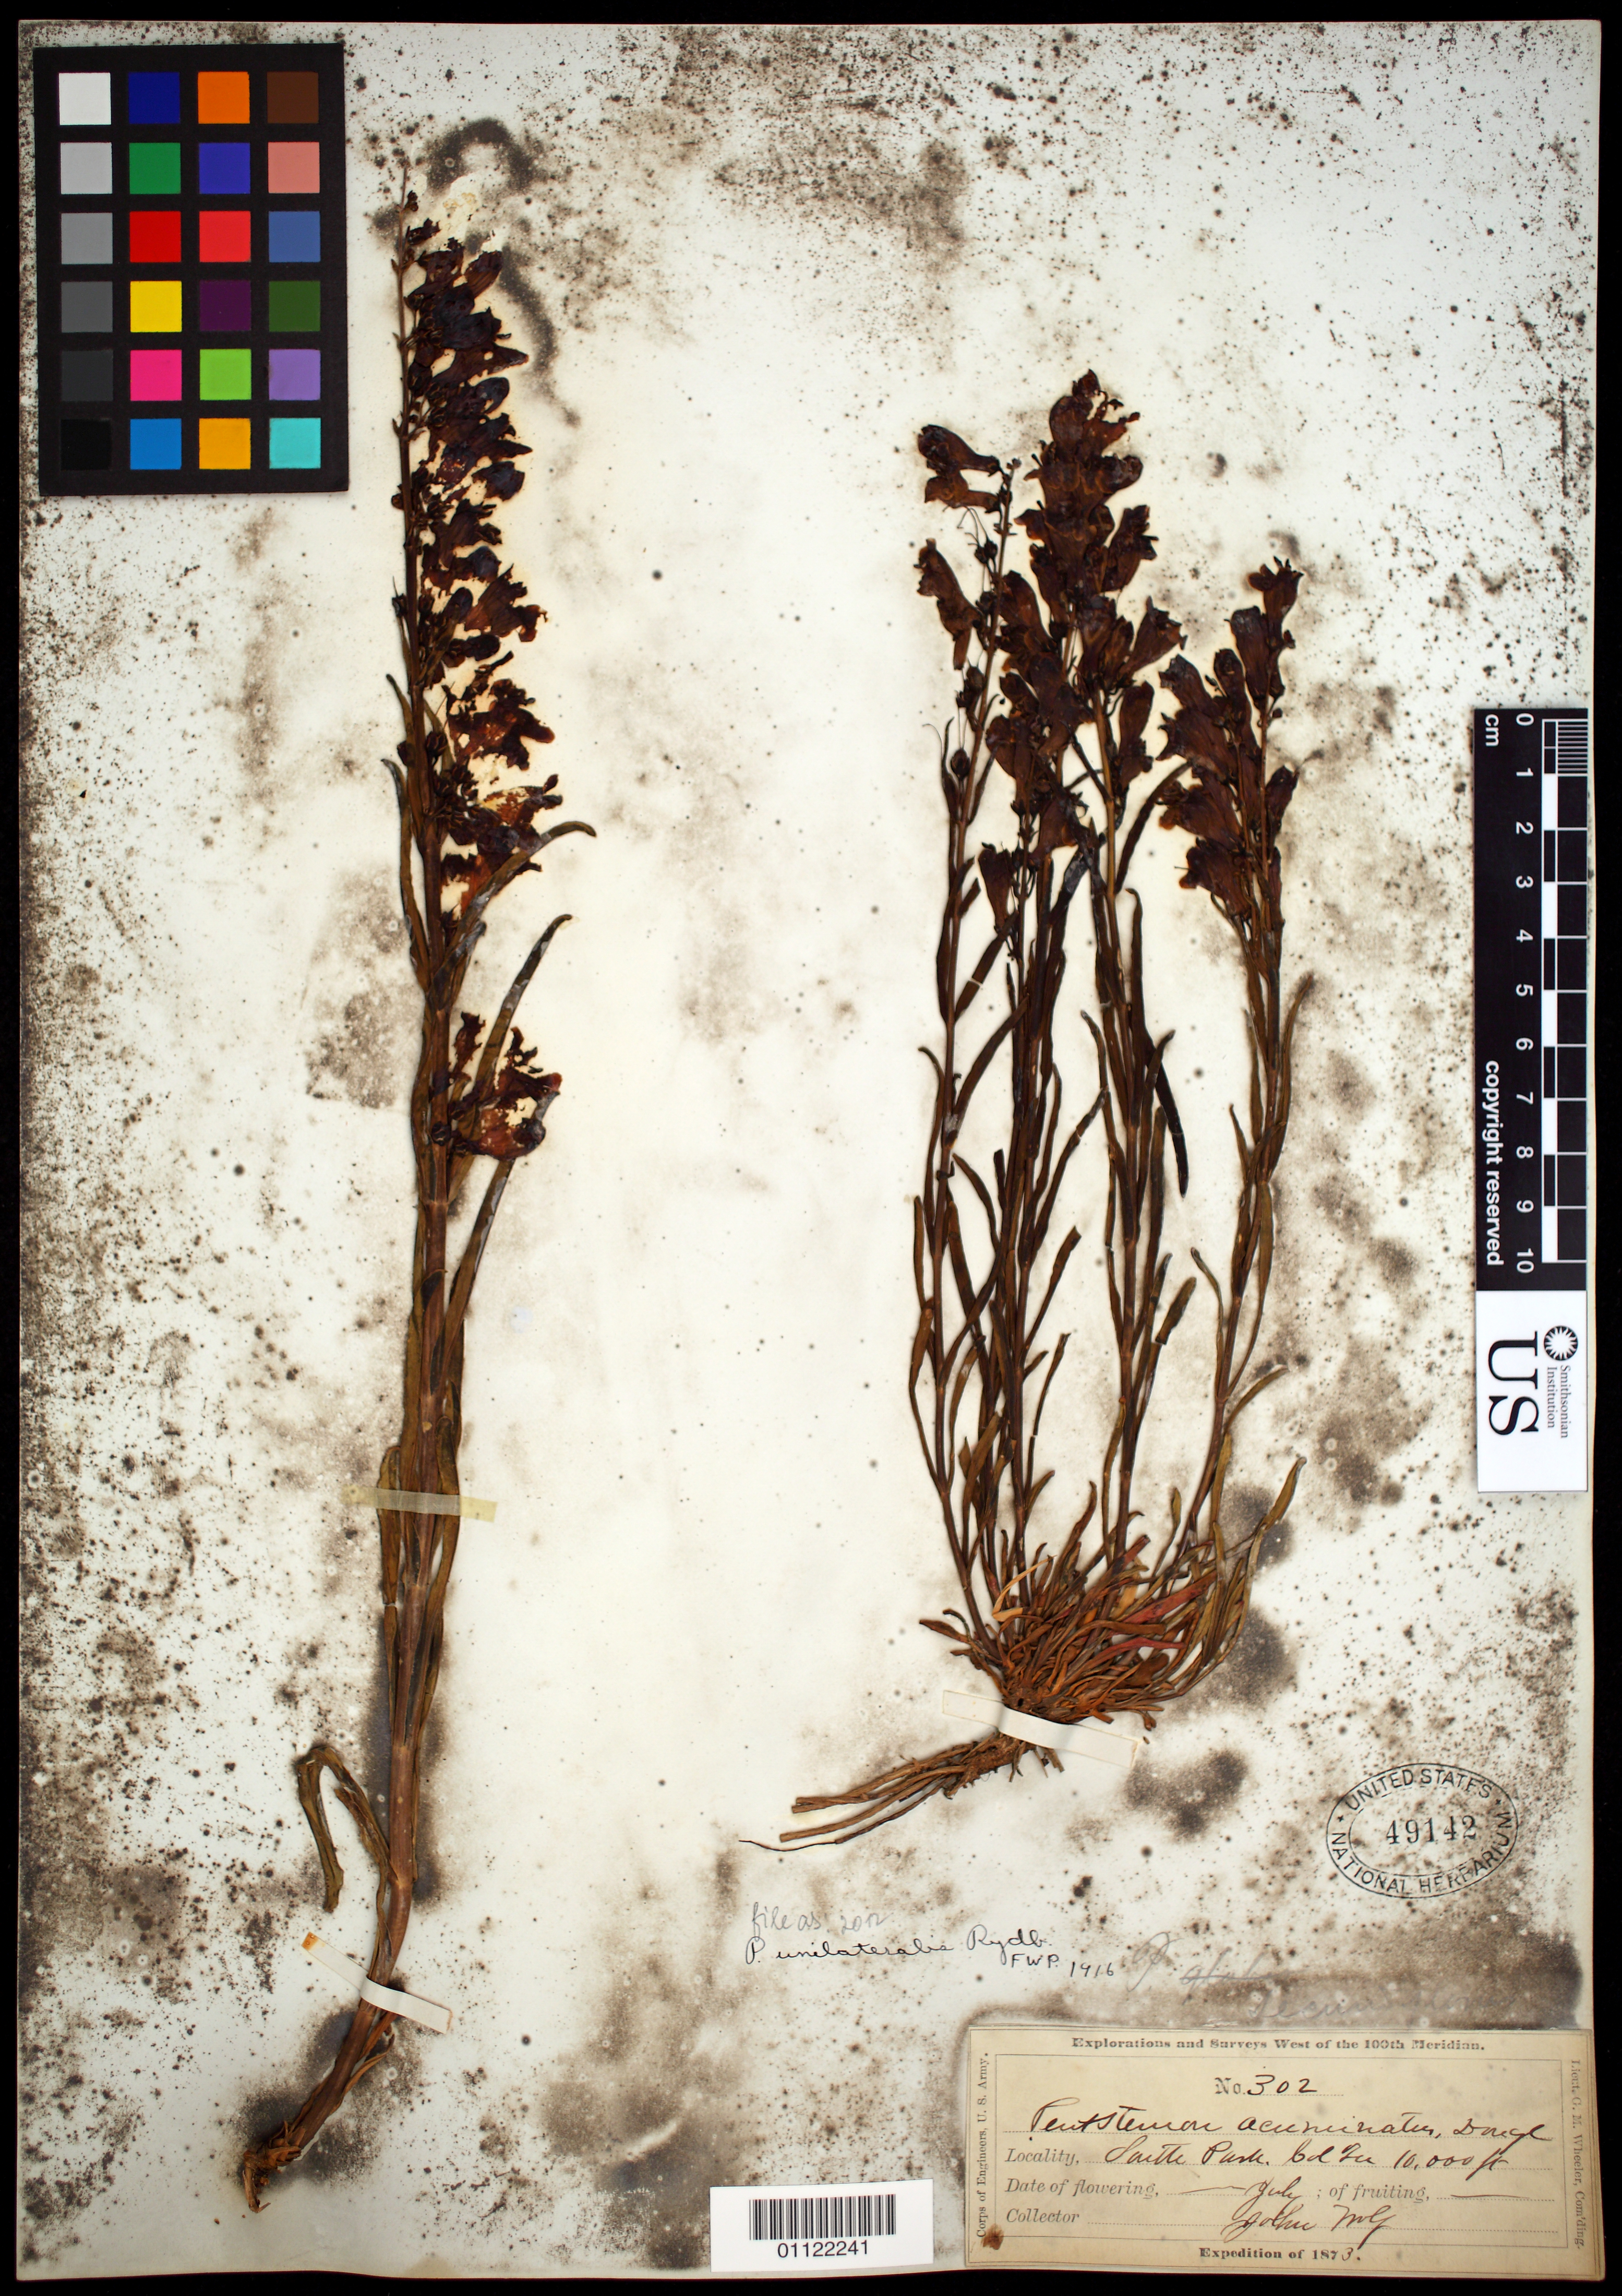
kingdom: Plantae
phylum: Tracheophyta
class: Magnoliopsida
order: Lamiales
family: Plantaginaceae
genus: Penstemon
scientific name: Penstemon unilateralis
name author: Rydb.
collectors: J. Wolf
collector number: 302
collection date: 1873-07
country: United States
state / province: Colorado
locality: South Park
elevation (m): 3048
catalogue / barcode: US 49142